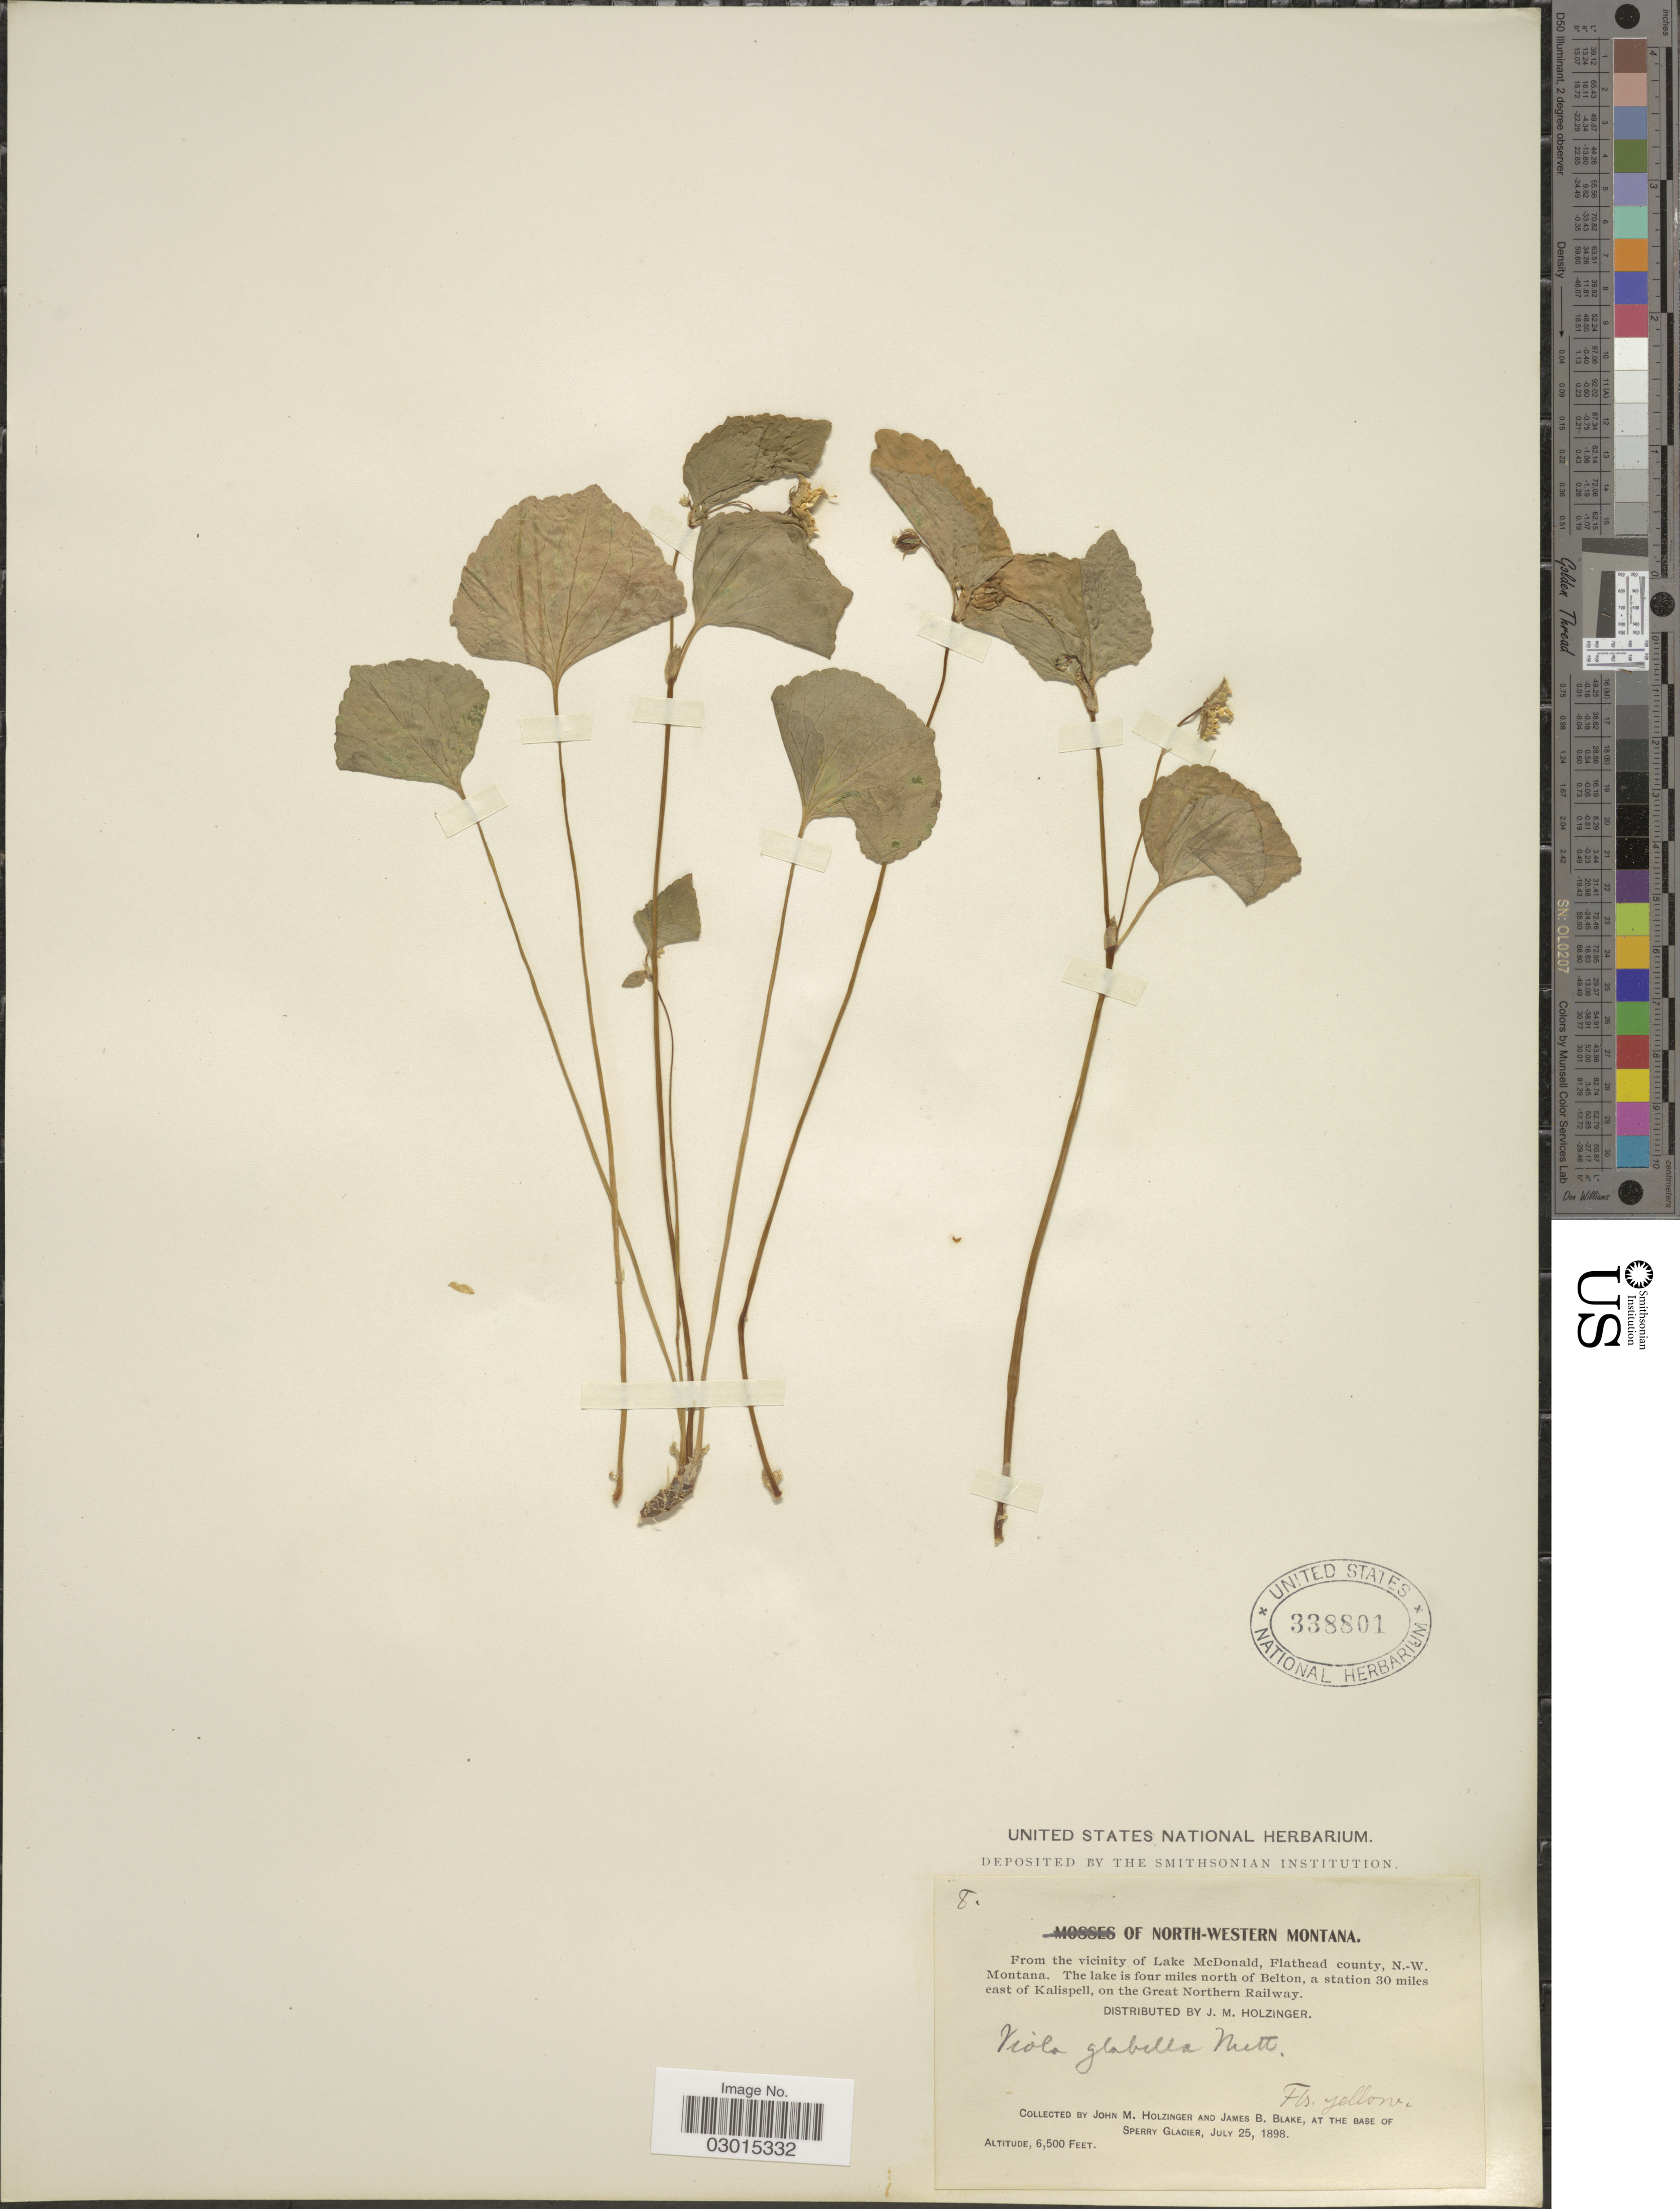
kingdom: Plantae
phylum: Tracheophyta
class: Magnoliopsida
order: Malpighiales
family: Violaceae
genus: Viola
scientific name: Viola glabella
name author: Nutt.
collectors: J. M. Holzinger & J. B. Blake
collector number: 8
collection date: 1898-07-25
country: United States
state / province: Montana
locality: North-Western Montana. From the vicinity of Lake McDonald, Flathead county, N.-W. Montana. The lake is four miles north of Belton, a station 30 miles east of Kalispell, on the Great Northern Railway. At the Base of Sperry Glacier.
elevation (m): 1981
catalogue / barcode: US 338801